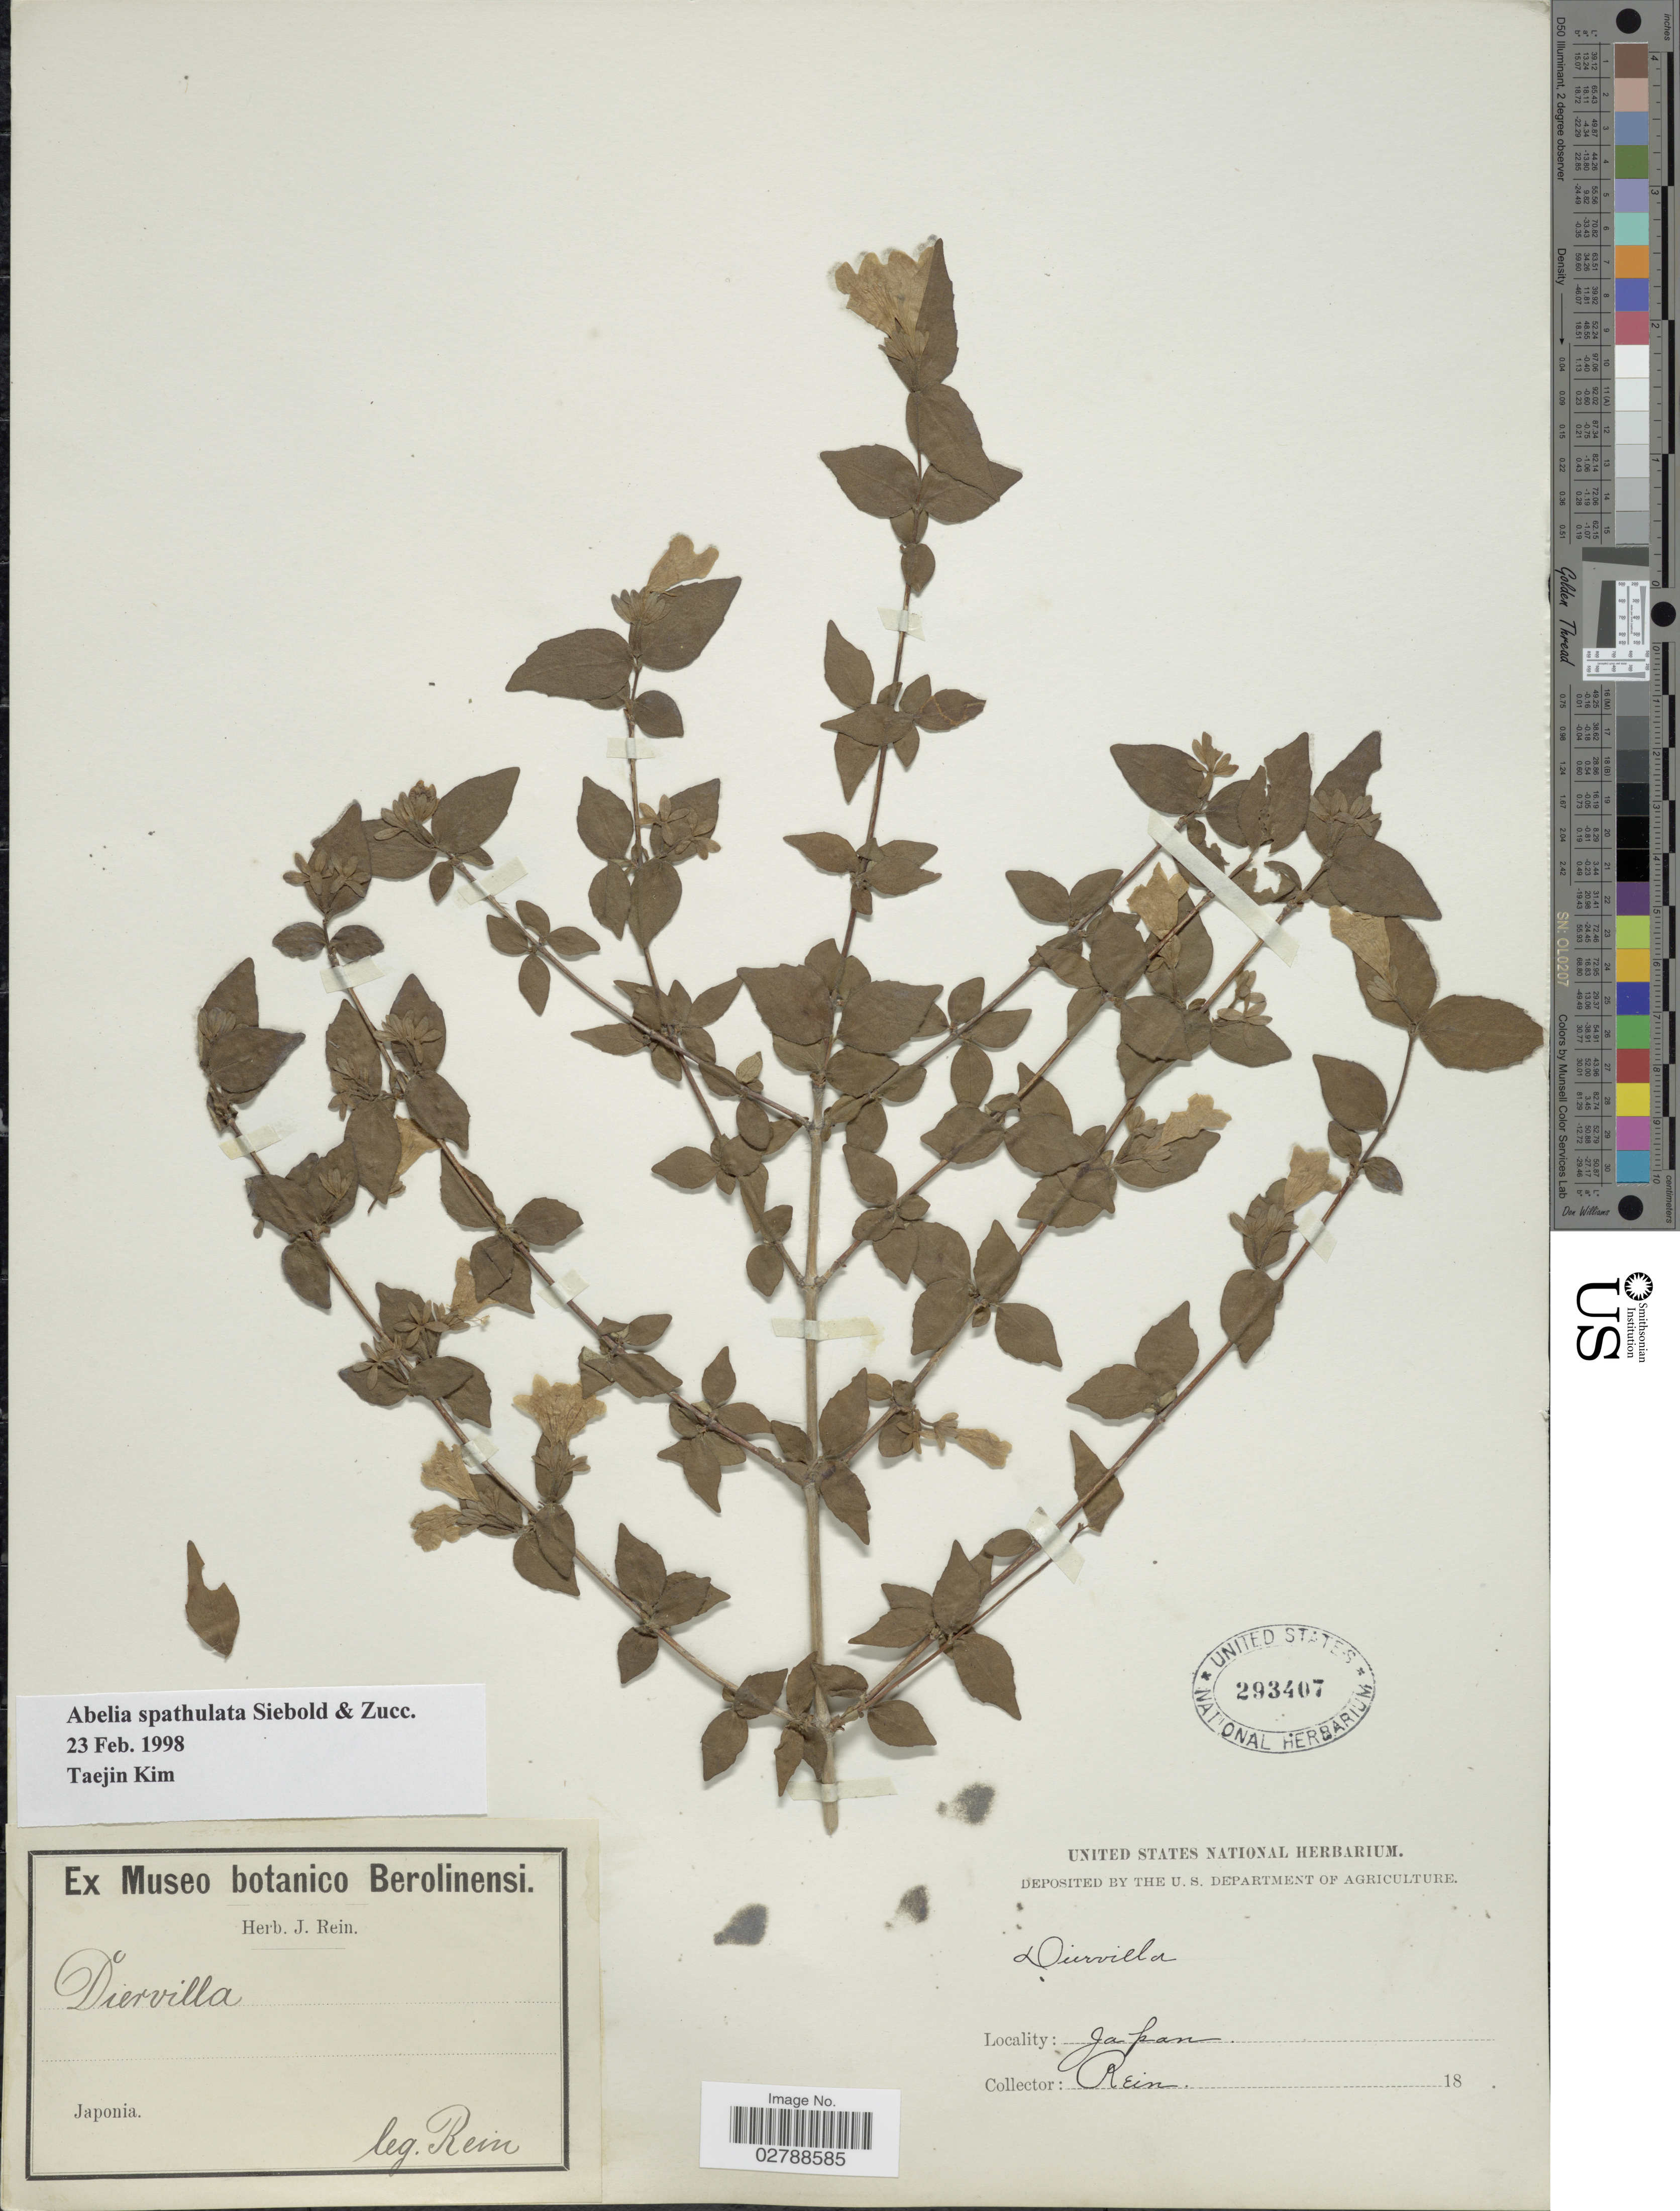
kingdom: Plantae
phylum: Tracheophyta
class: Magnoliopsida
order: Dipsacales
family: Caprifoliaceae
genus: Abelia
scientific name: Abelia spathulata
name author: Siebold & Zucc.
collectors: J. Rein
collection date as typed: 18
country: Japan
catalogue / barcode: US 293407